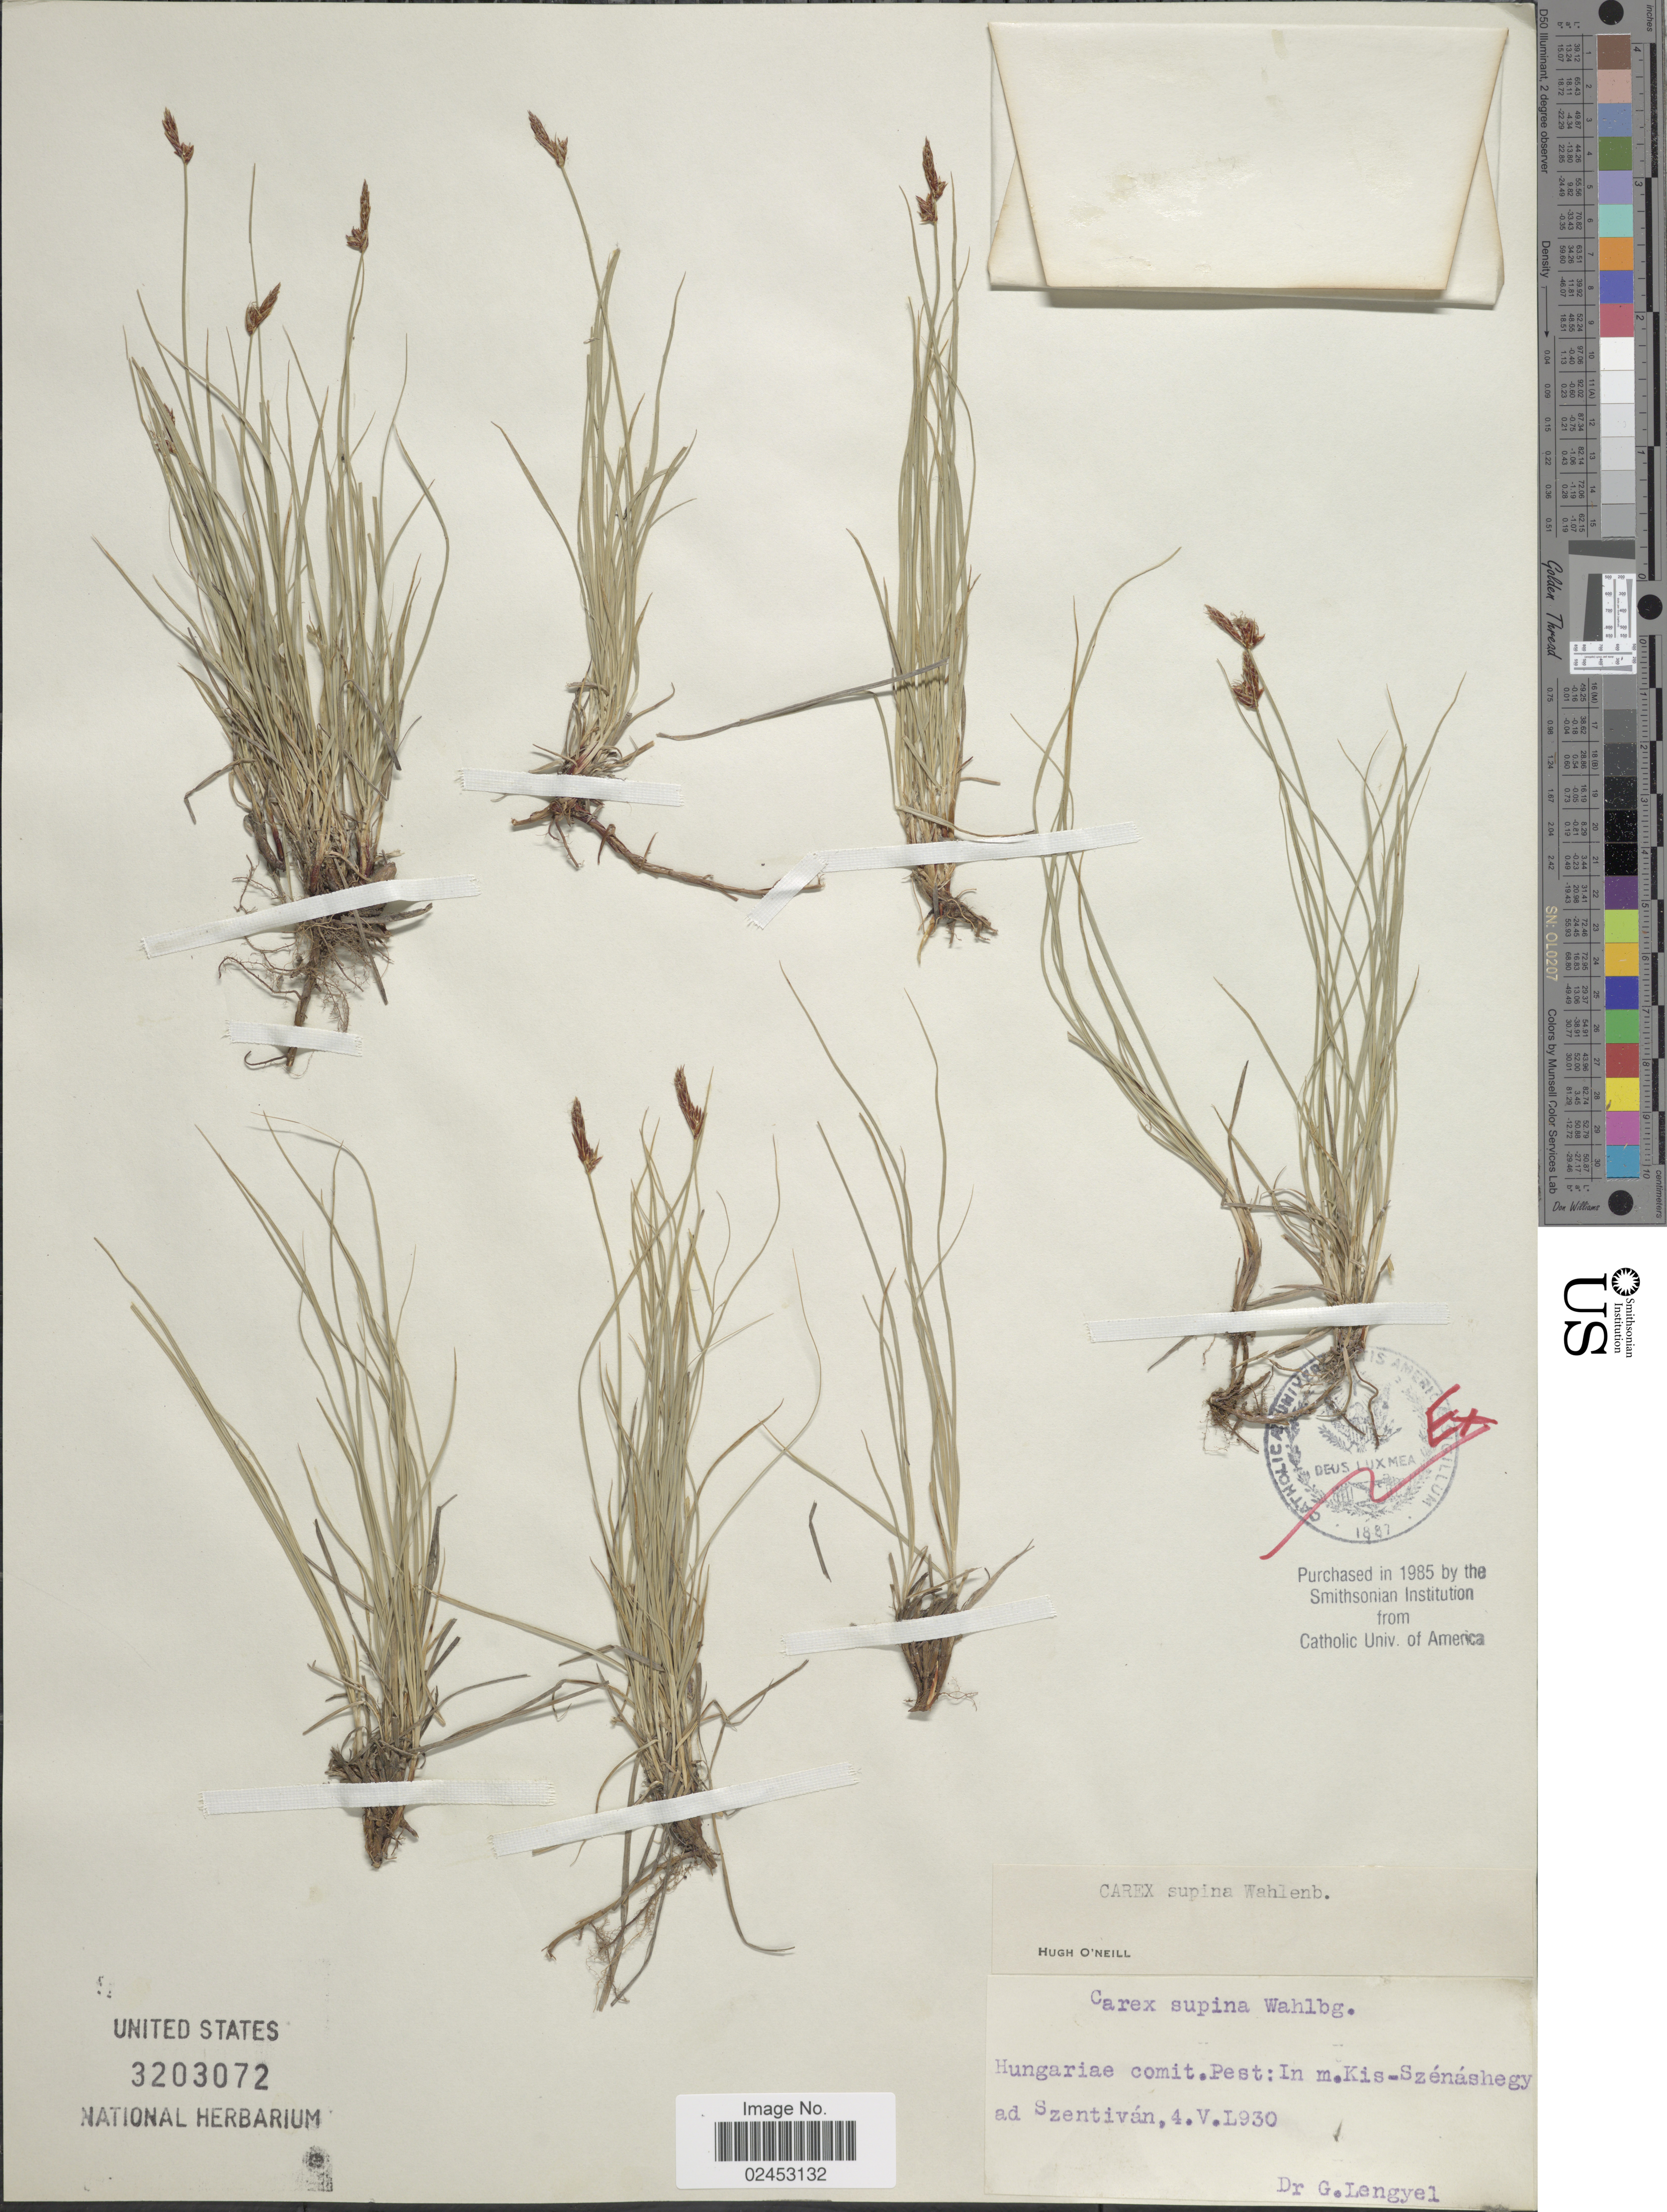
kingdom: Plantae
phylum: Tracheophyta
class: Liliopsida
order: Poales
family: Cyperaceae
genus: Carex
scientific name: Carex supina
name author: Willd. ex Wahlenb.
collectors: G. Lengyel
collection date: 1930-05-04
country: Hungary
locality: Hungariae comit. Pest: In m. Kis-Szenashegy ad Szentivan.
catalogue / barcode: US 3203072